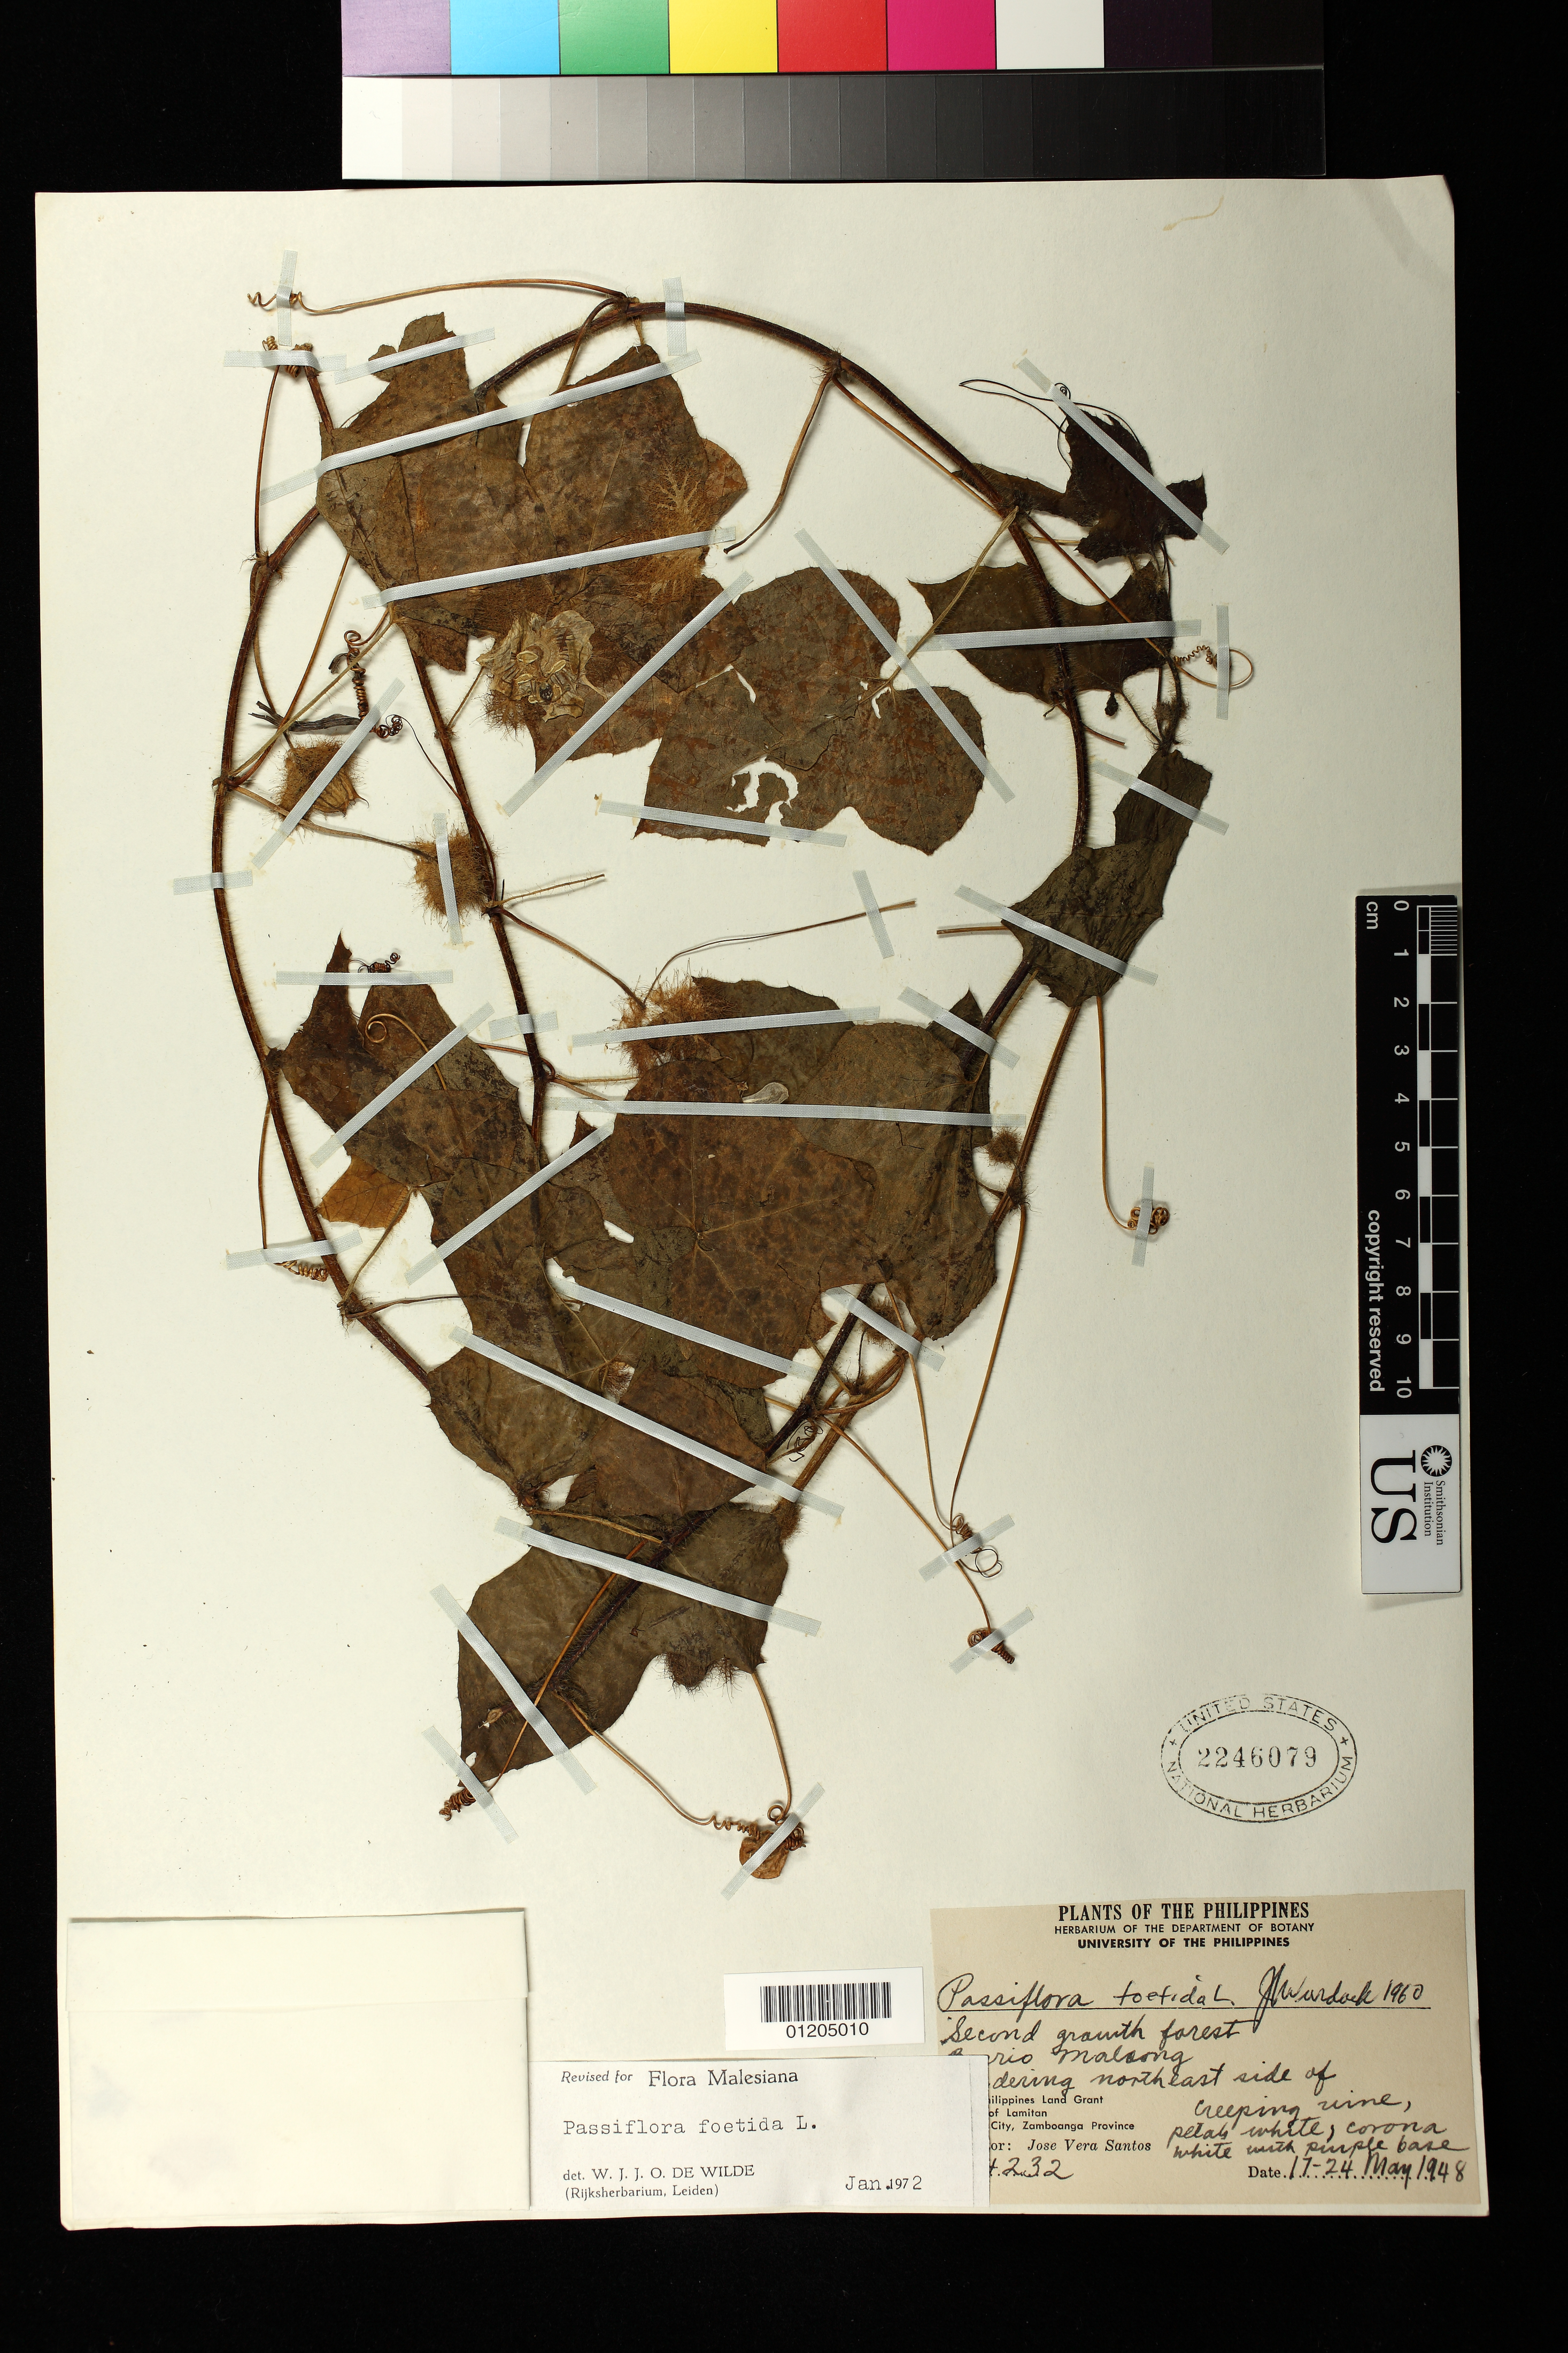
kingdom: Plantae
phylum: Tracheophyta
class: Magnoliopsida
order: Malpighiales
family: Passifloraceae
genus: Passiflora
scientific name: Passiflora foetida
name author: L.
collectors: J. V. Santos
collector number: [[?]]232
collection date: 1948-05-17/1948-05-24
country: Philippines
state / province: Zamboanga Peninsula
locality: Philippines Land Grant of Lamitan City,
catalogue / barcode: US 2246079